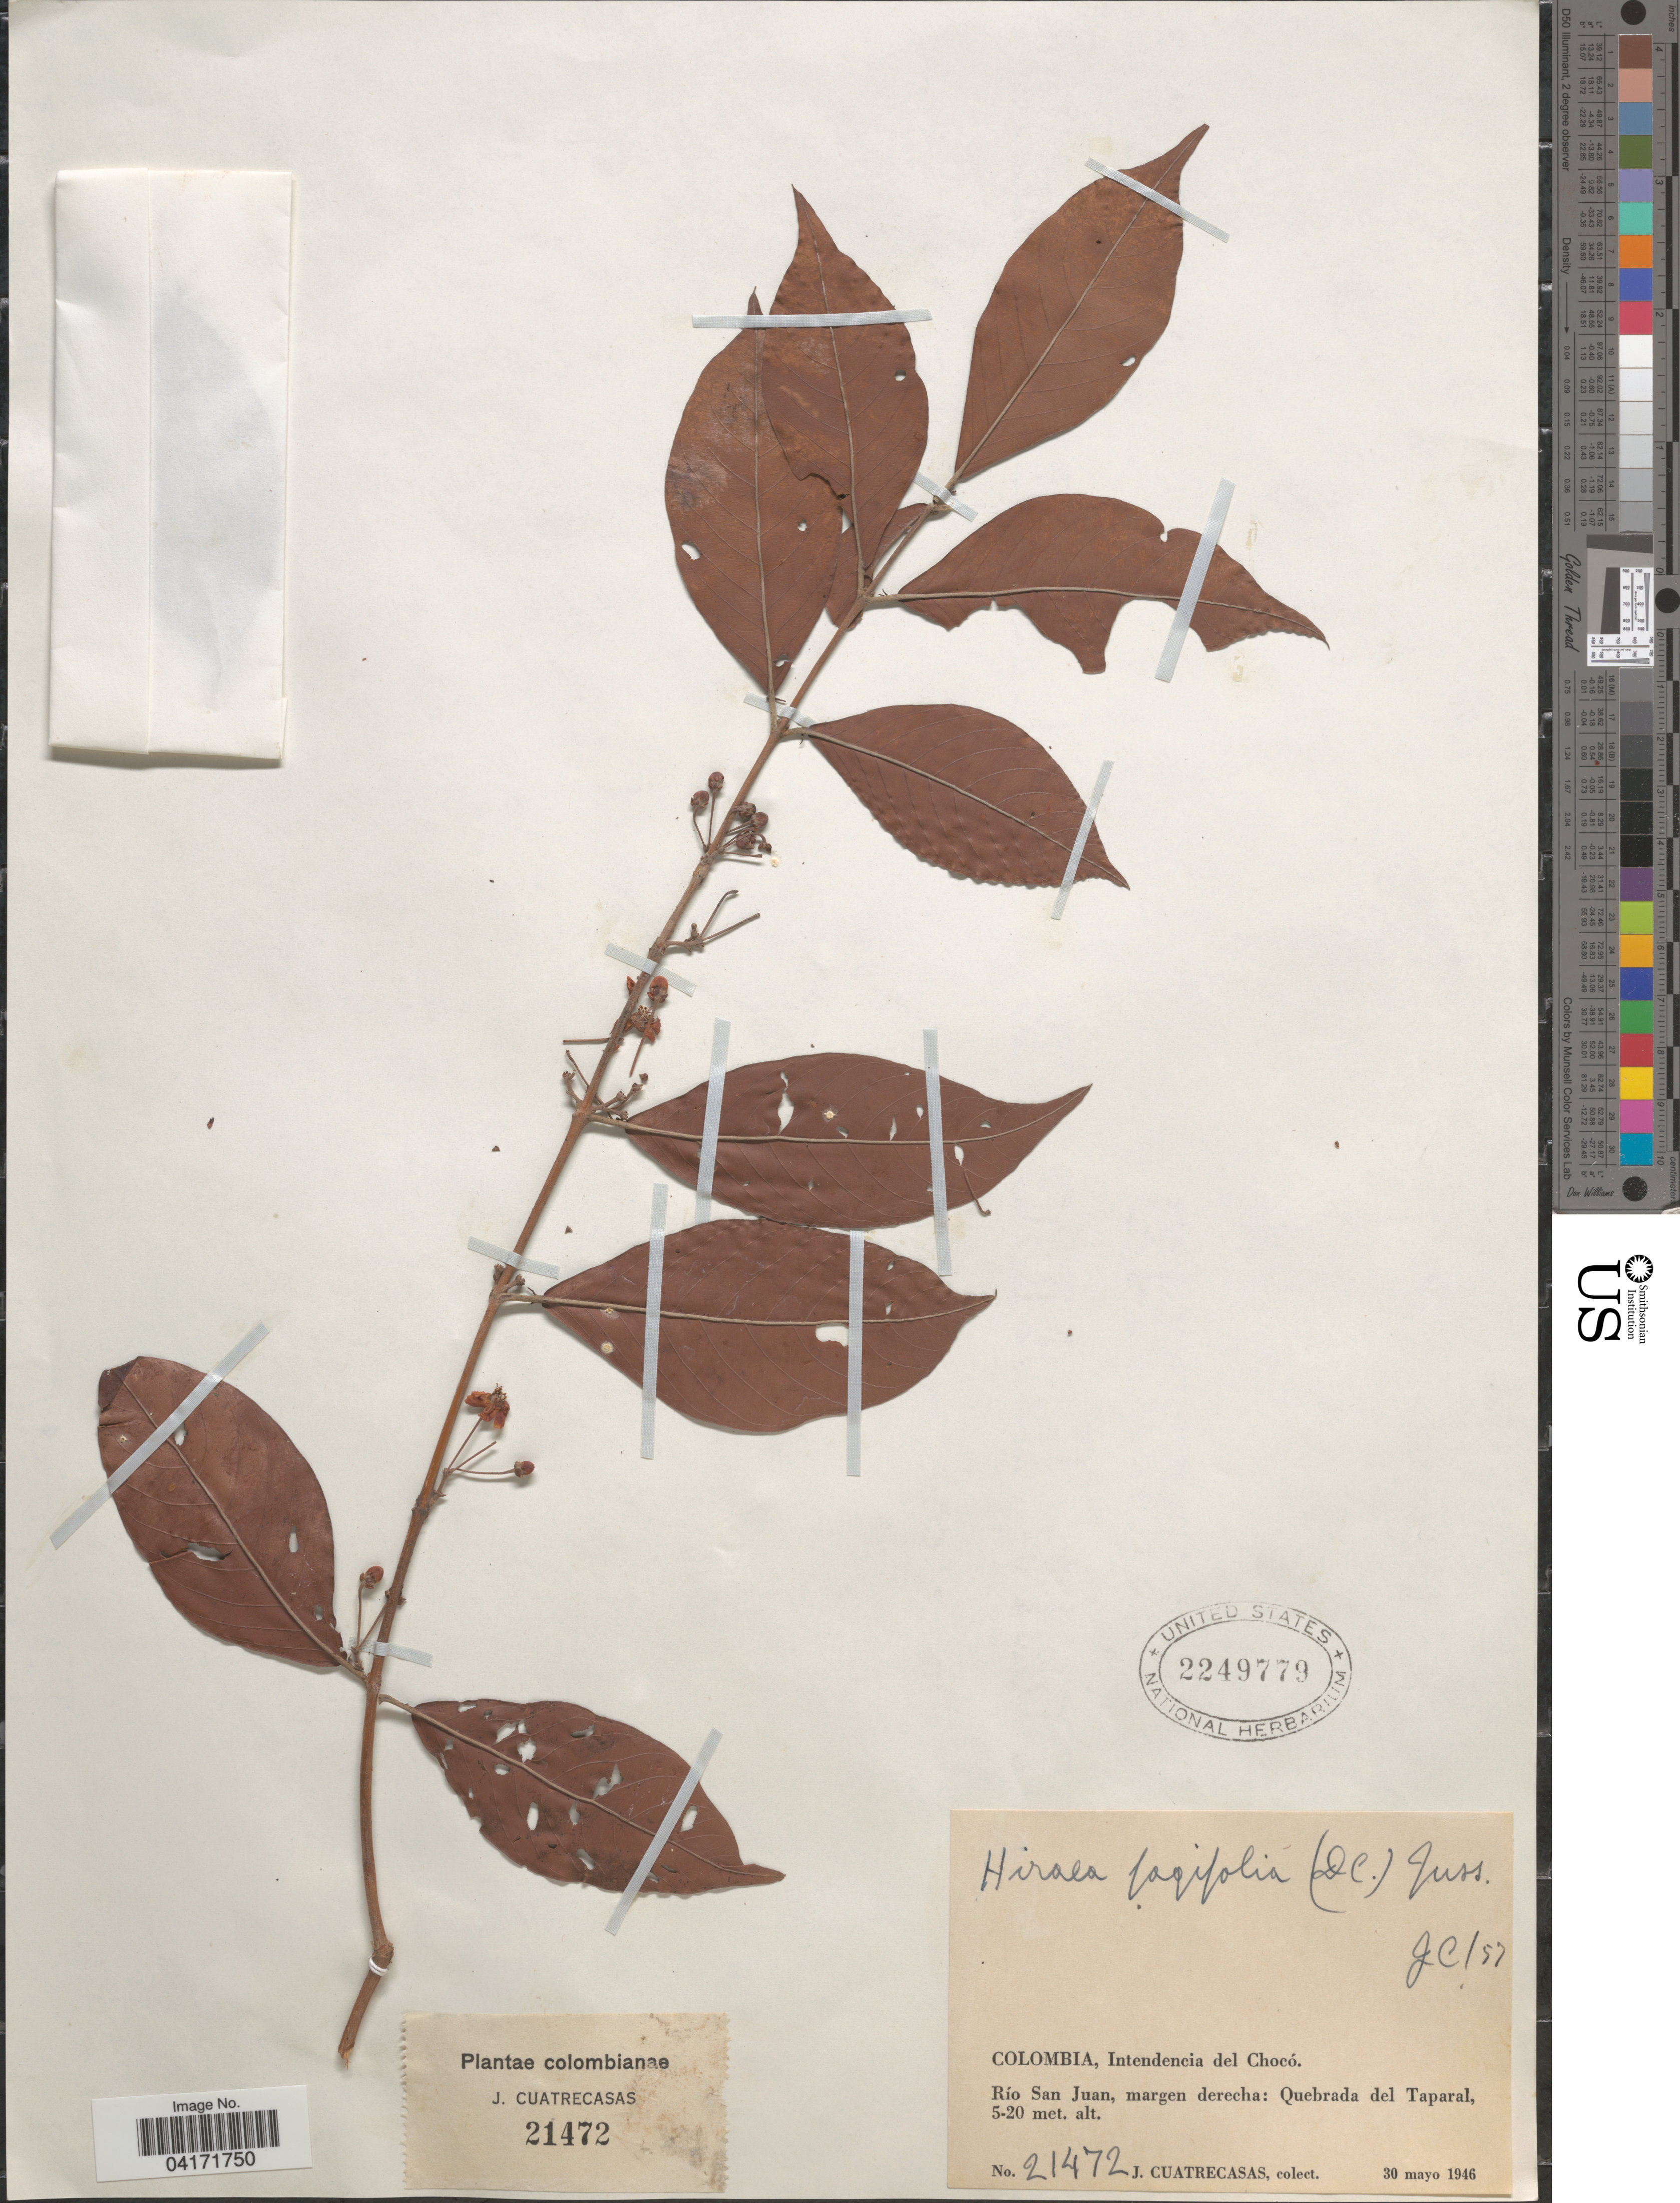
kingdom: Plantae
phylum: Tracheophyta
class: Magnoliopsida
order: Malpighiales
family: Malpighiaceae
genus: Hiraea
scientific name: Hiraea fagifolia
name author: (DC.) A. Juss.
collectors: J. Cuatrecasas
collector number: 21472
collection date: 1946-05-30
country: Colombia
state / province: Chocó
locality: Intendencia del Chocó. Río San Juan, margen derecha: Quebrada del Taparal.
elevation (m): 5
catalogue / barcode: US 2249779